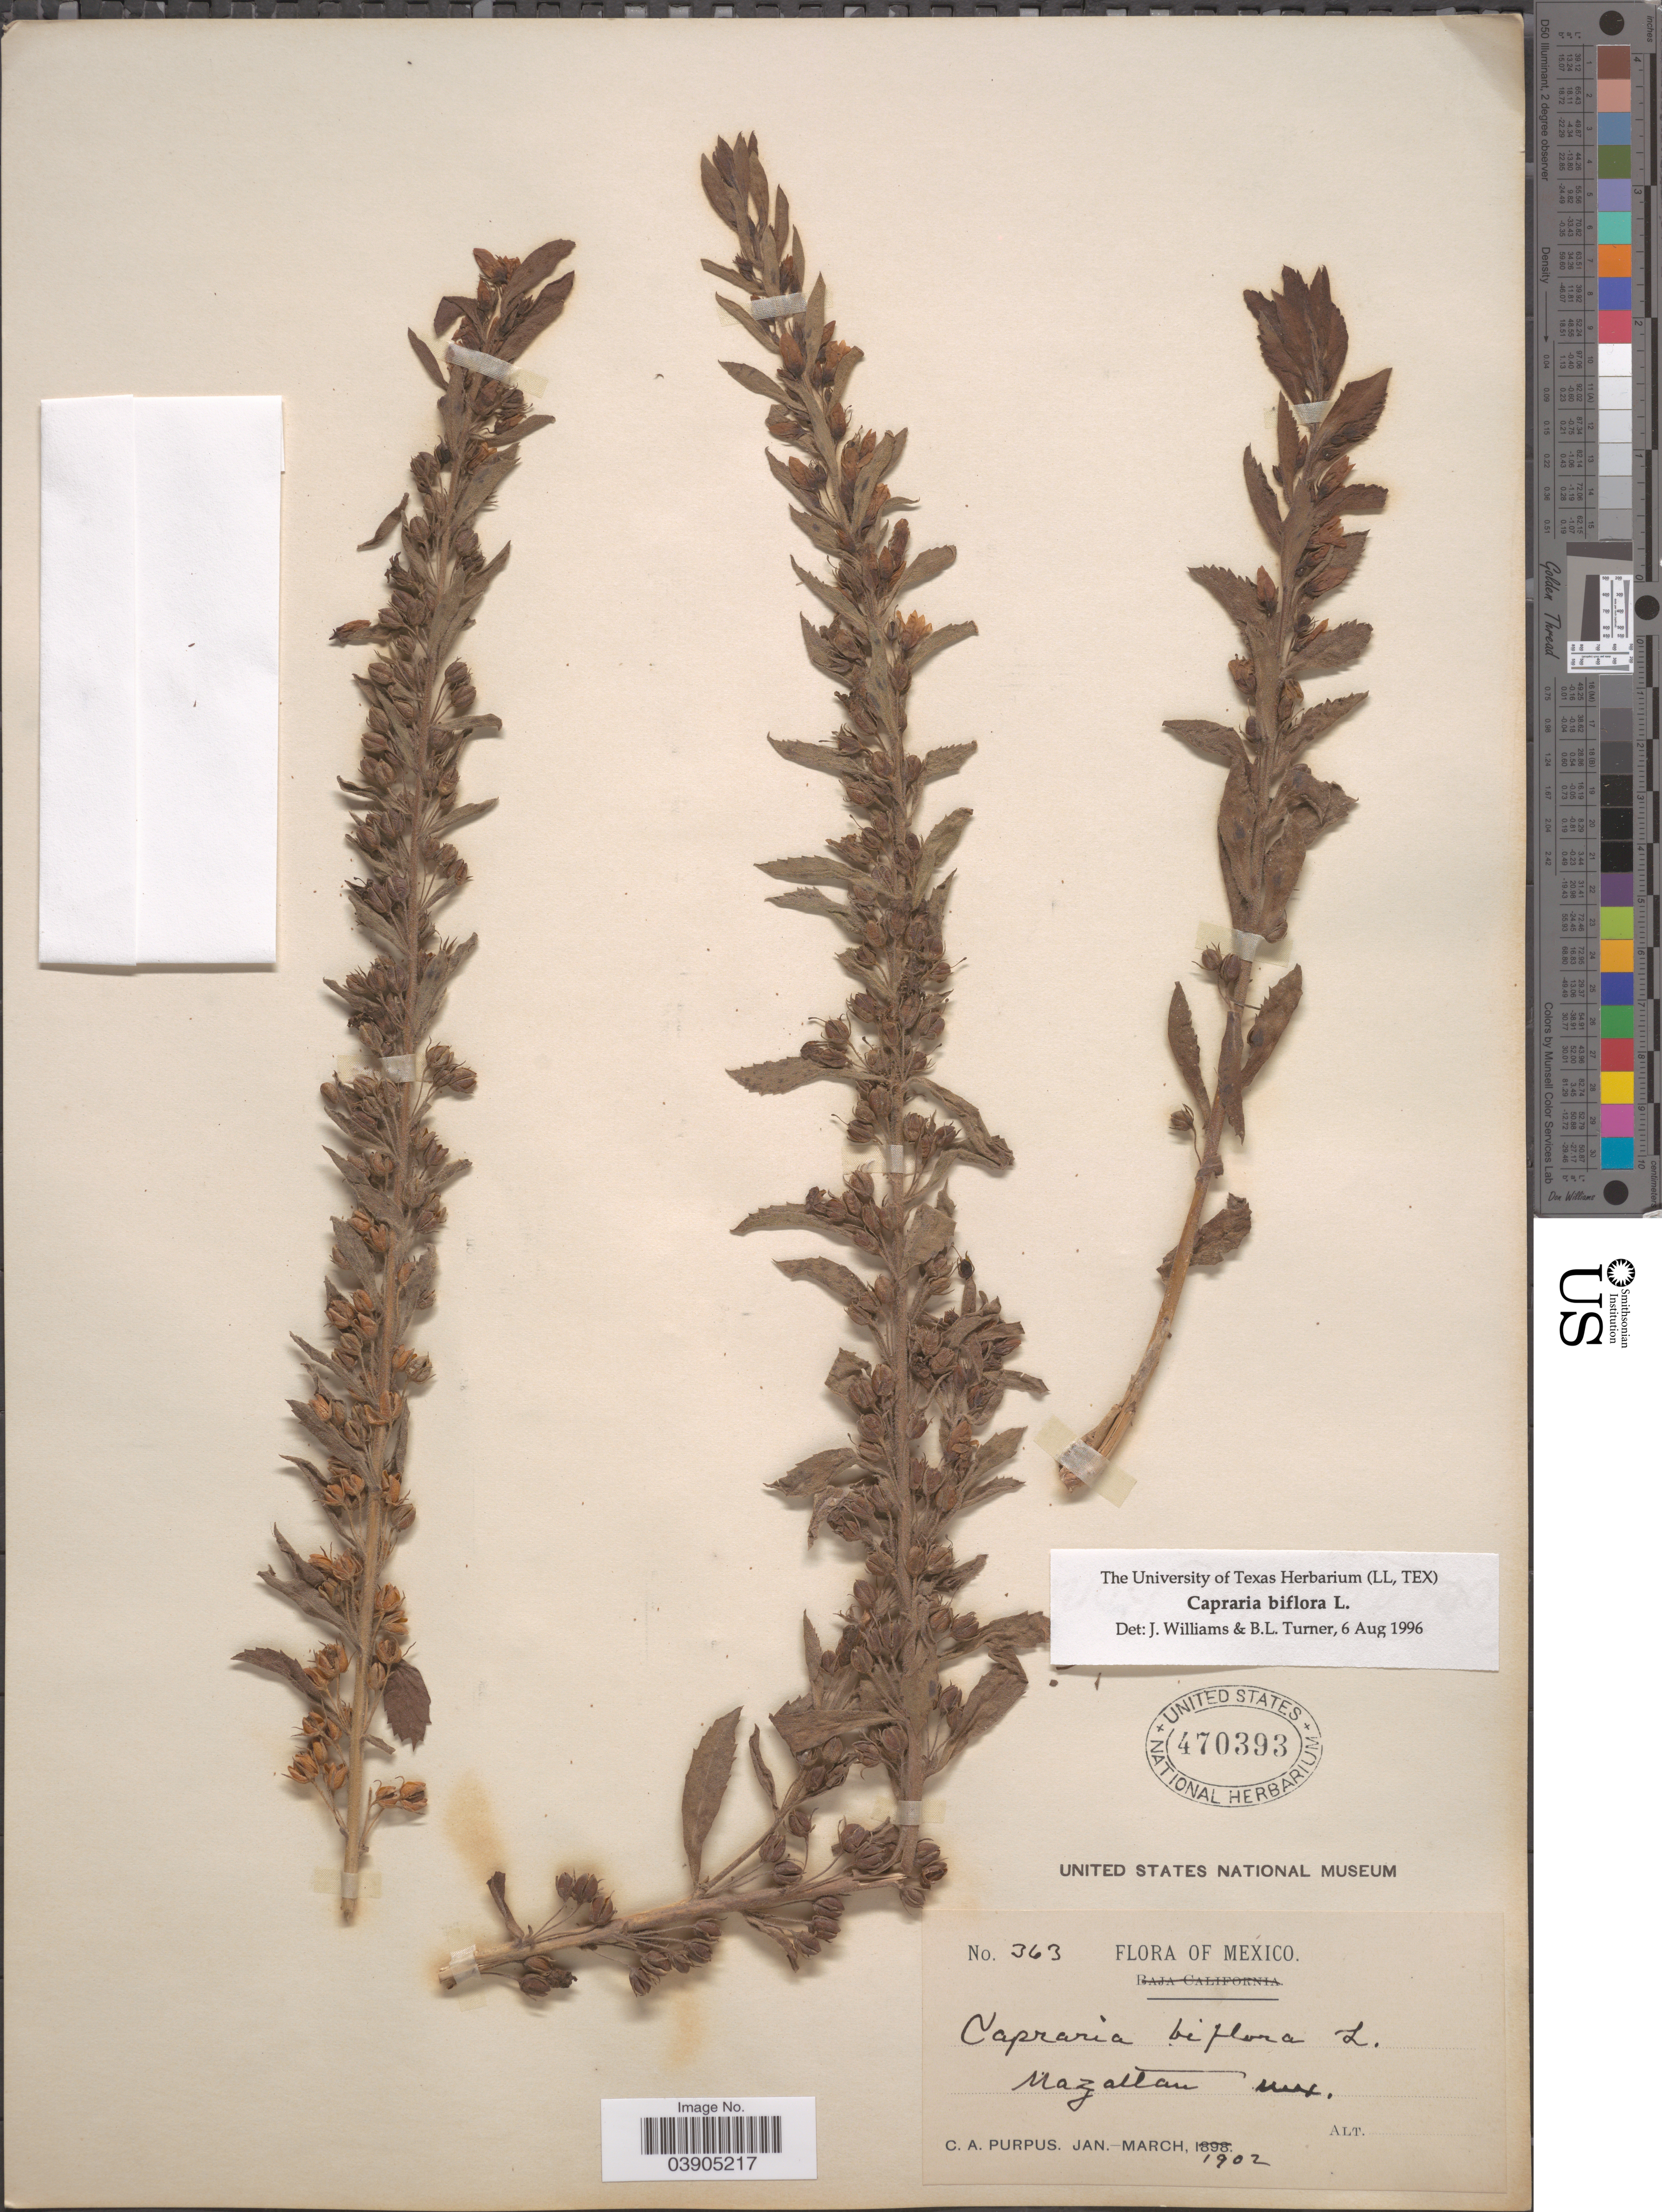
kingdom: Plantae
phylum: Tracheophyta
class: Magnoliopsida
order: Lamiales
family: Scrophulariaceae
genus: Capraria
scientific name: Capraria biflora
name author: L.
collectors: C. A. Purpus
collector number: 363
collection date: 1902-01/1902-03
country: Mexico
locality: Mazatlan.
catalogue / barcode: US 470393